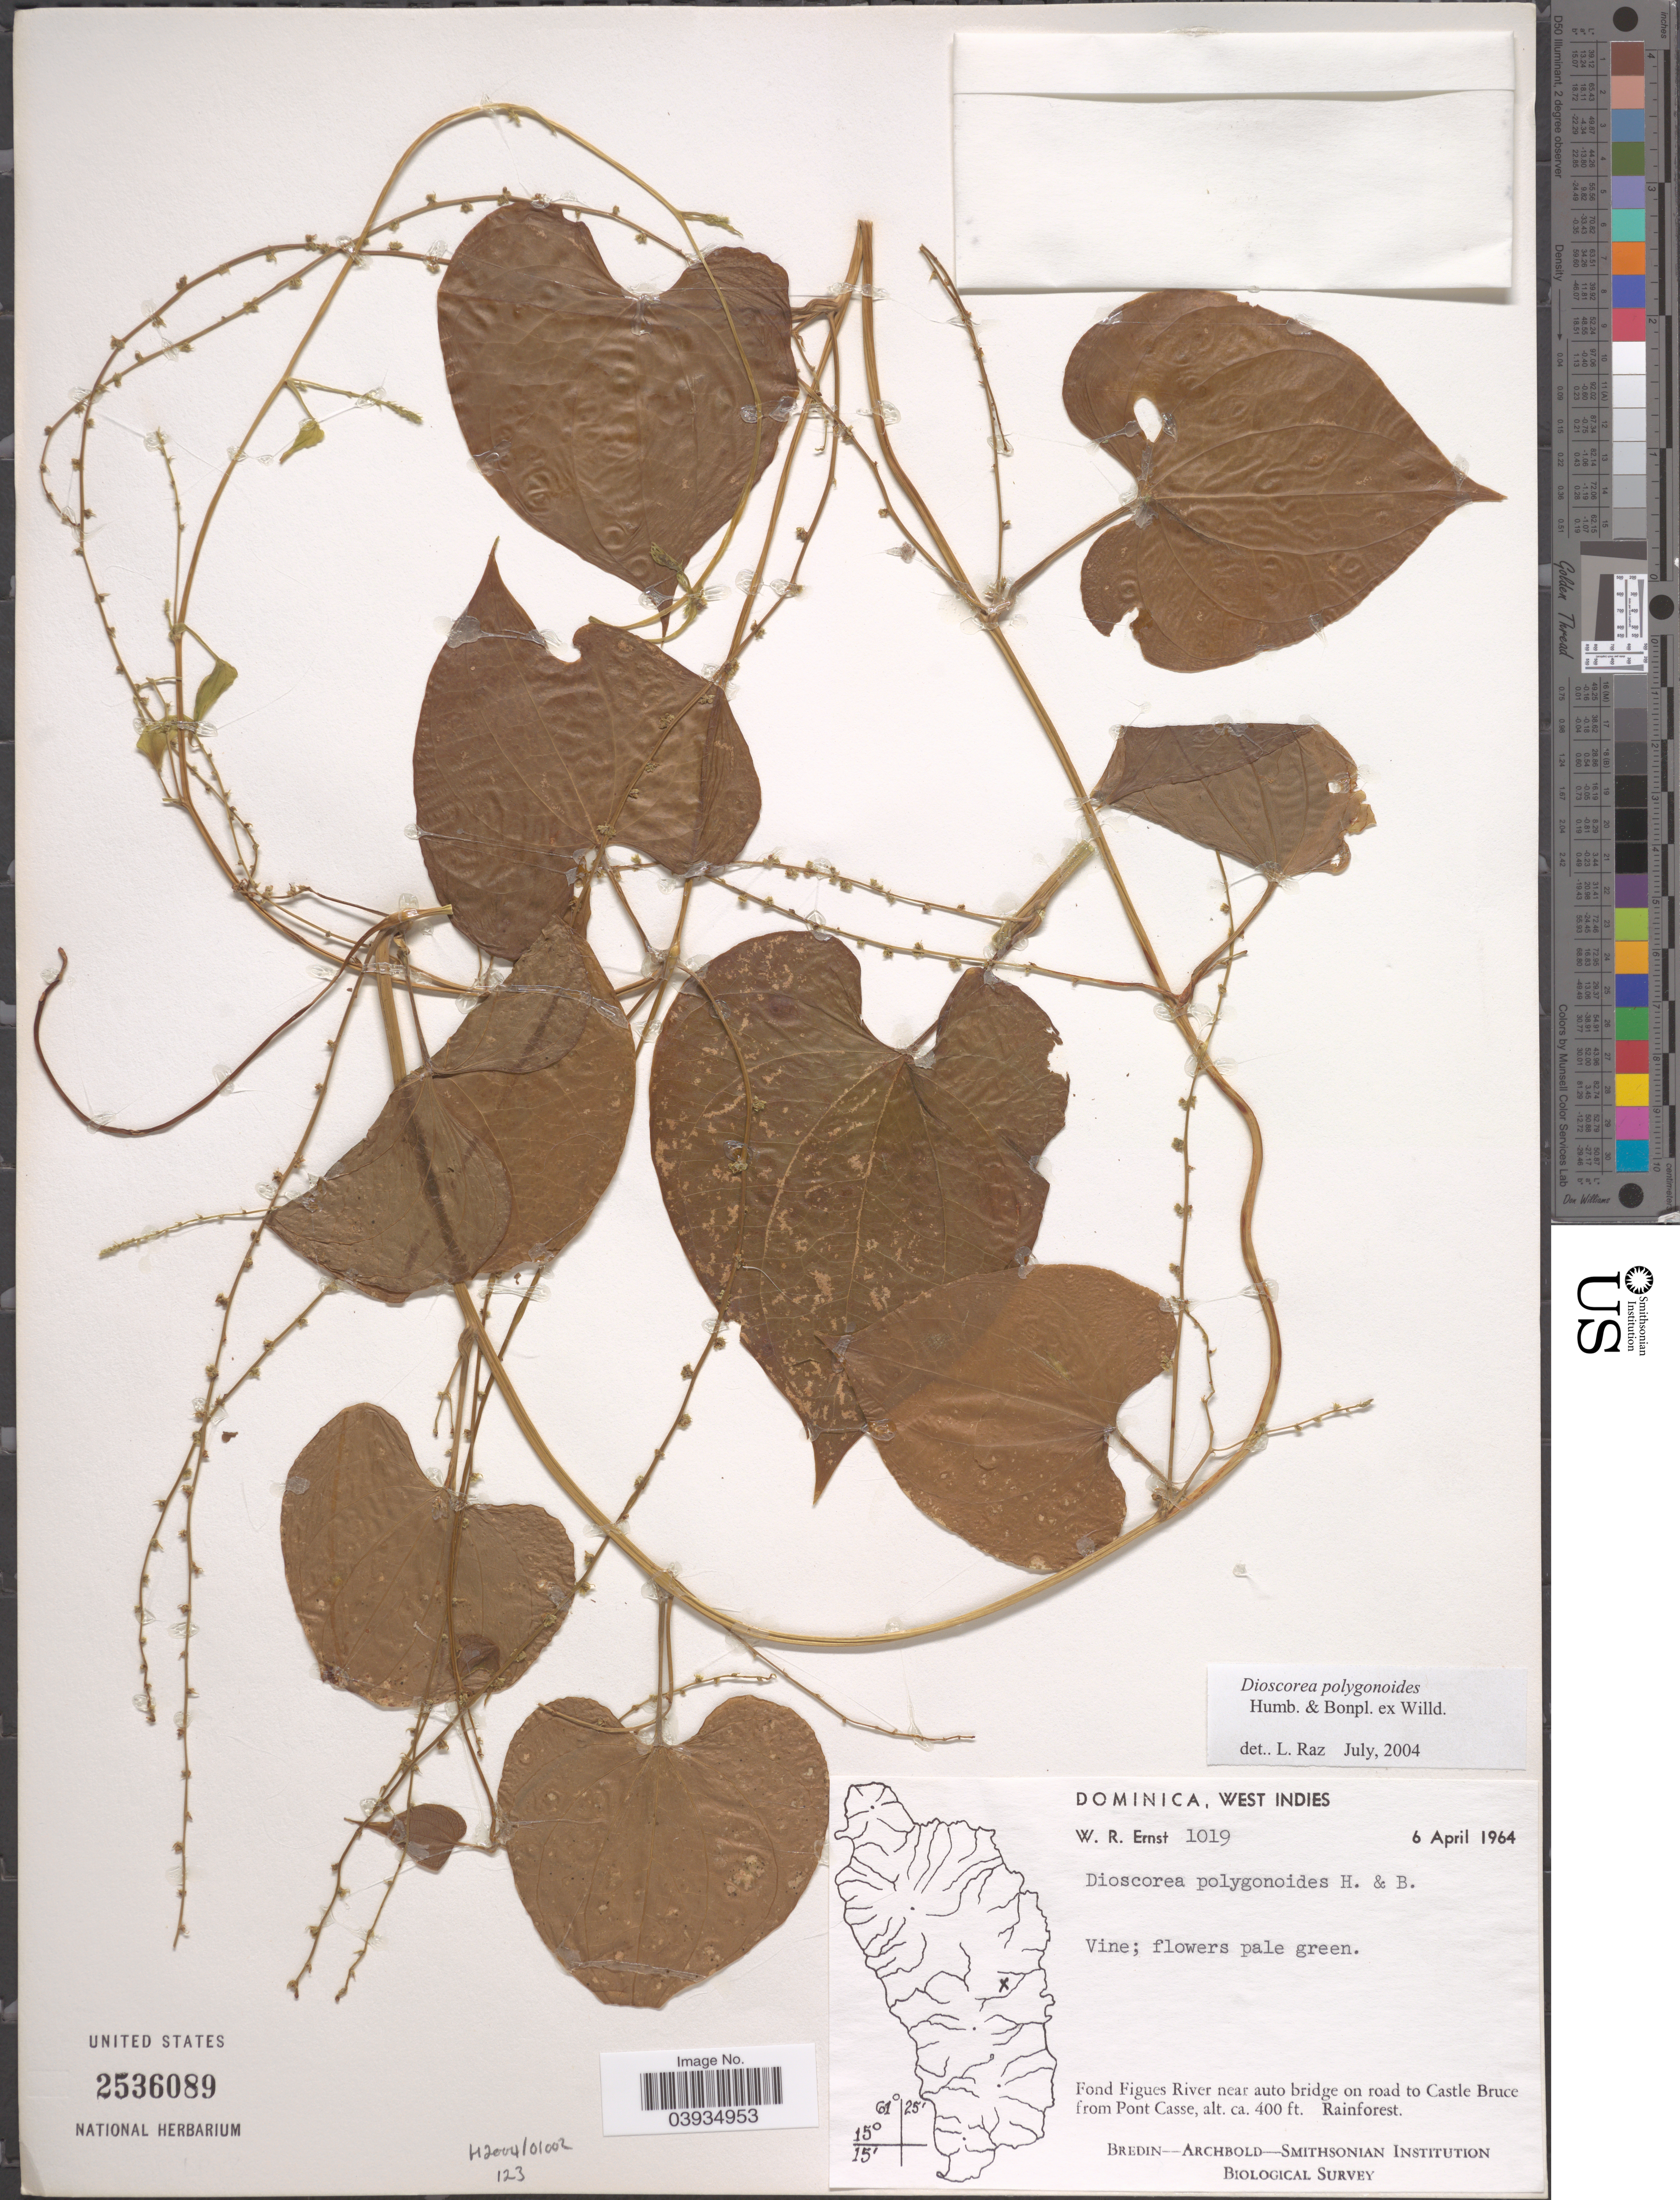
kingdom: Plantae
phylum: Tracheophyta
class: Liliopsida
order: Dioscoreales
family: Dioscoreaceae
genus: Dioscorea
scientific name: Dioscorea polygonoides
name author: Humb. & Bonpl. ex Willd.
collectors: W. R. Ernst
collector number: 1019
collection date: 1964-04-06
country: Dominica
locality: West Indies. Fond Figues River near auto bridge on road to castle Burce from Pont Casse.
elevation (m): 122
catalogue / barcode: US 2536089